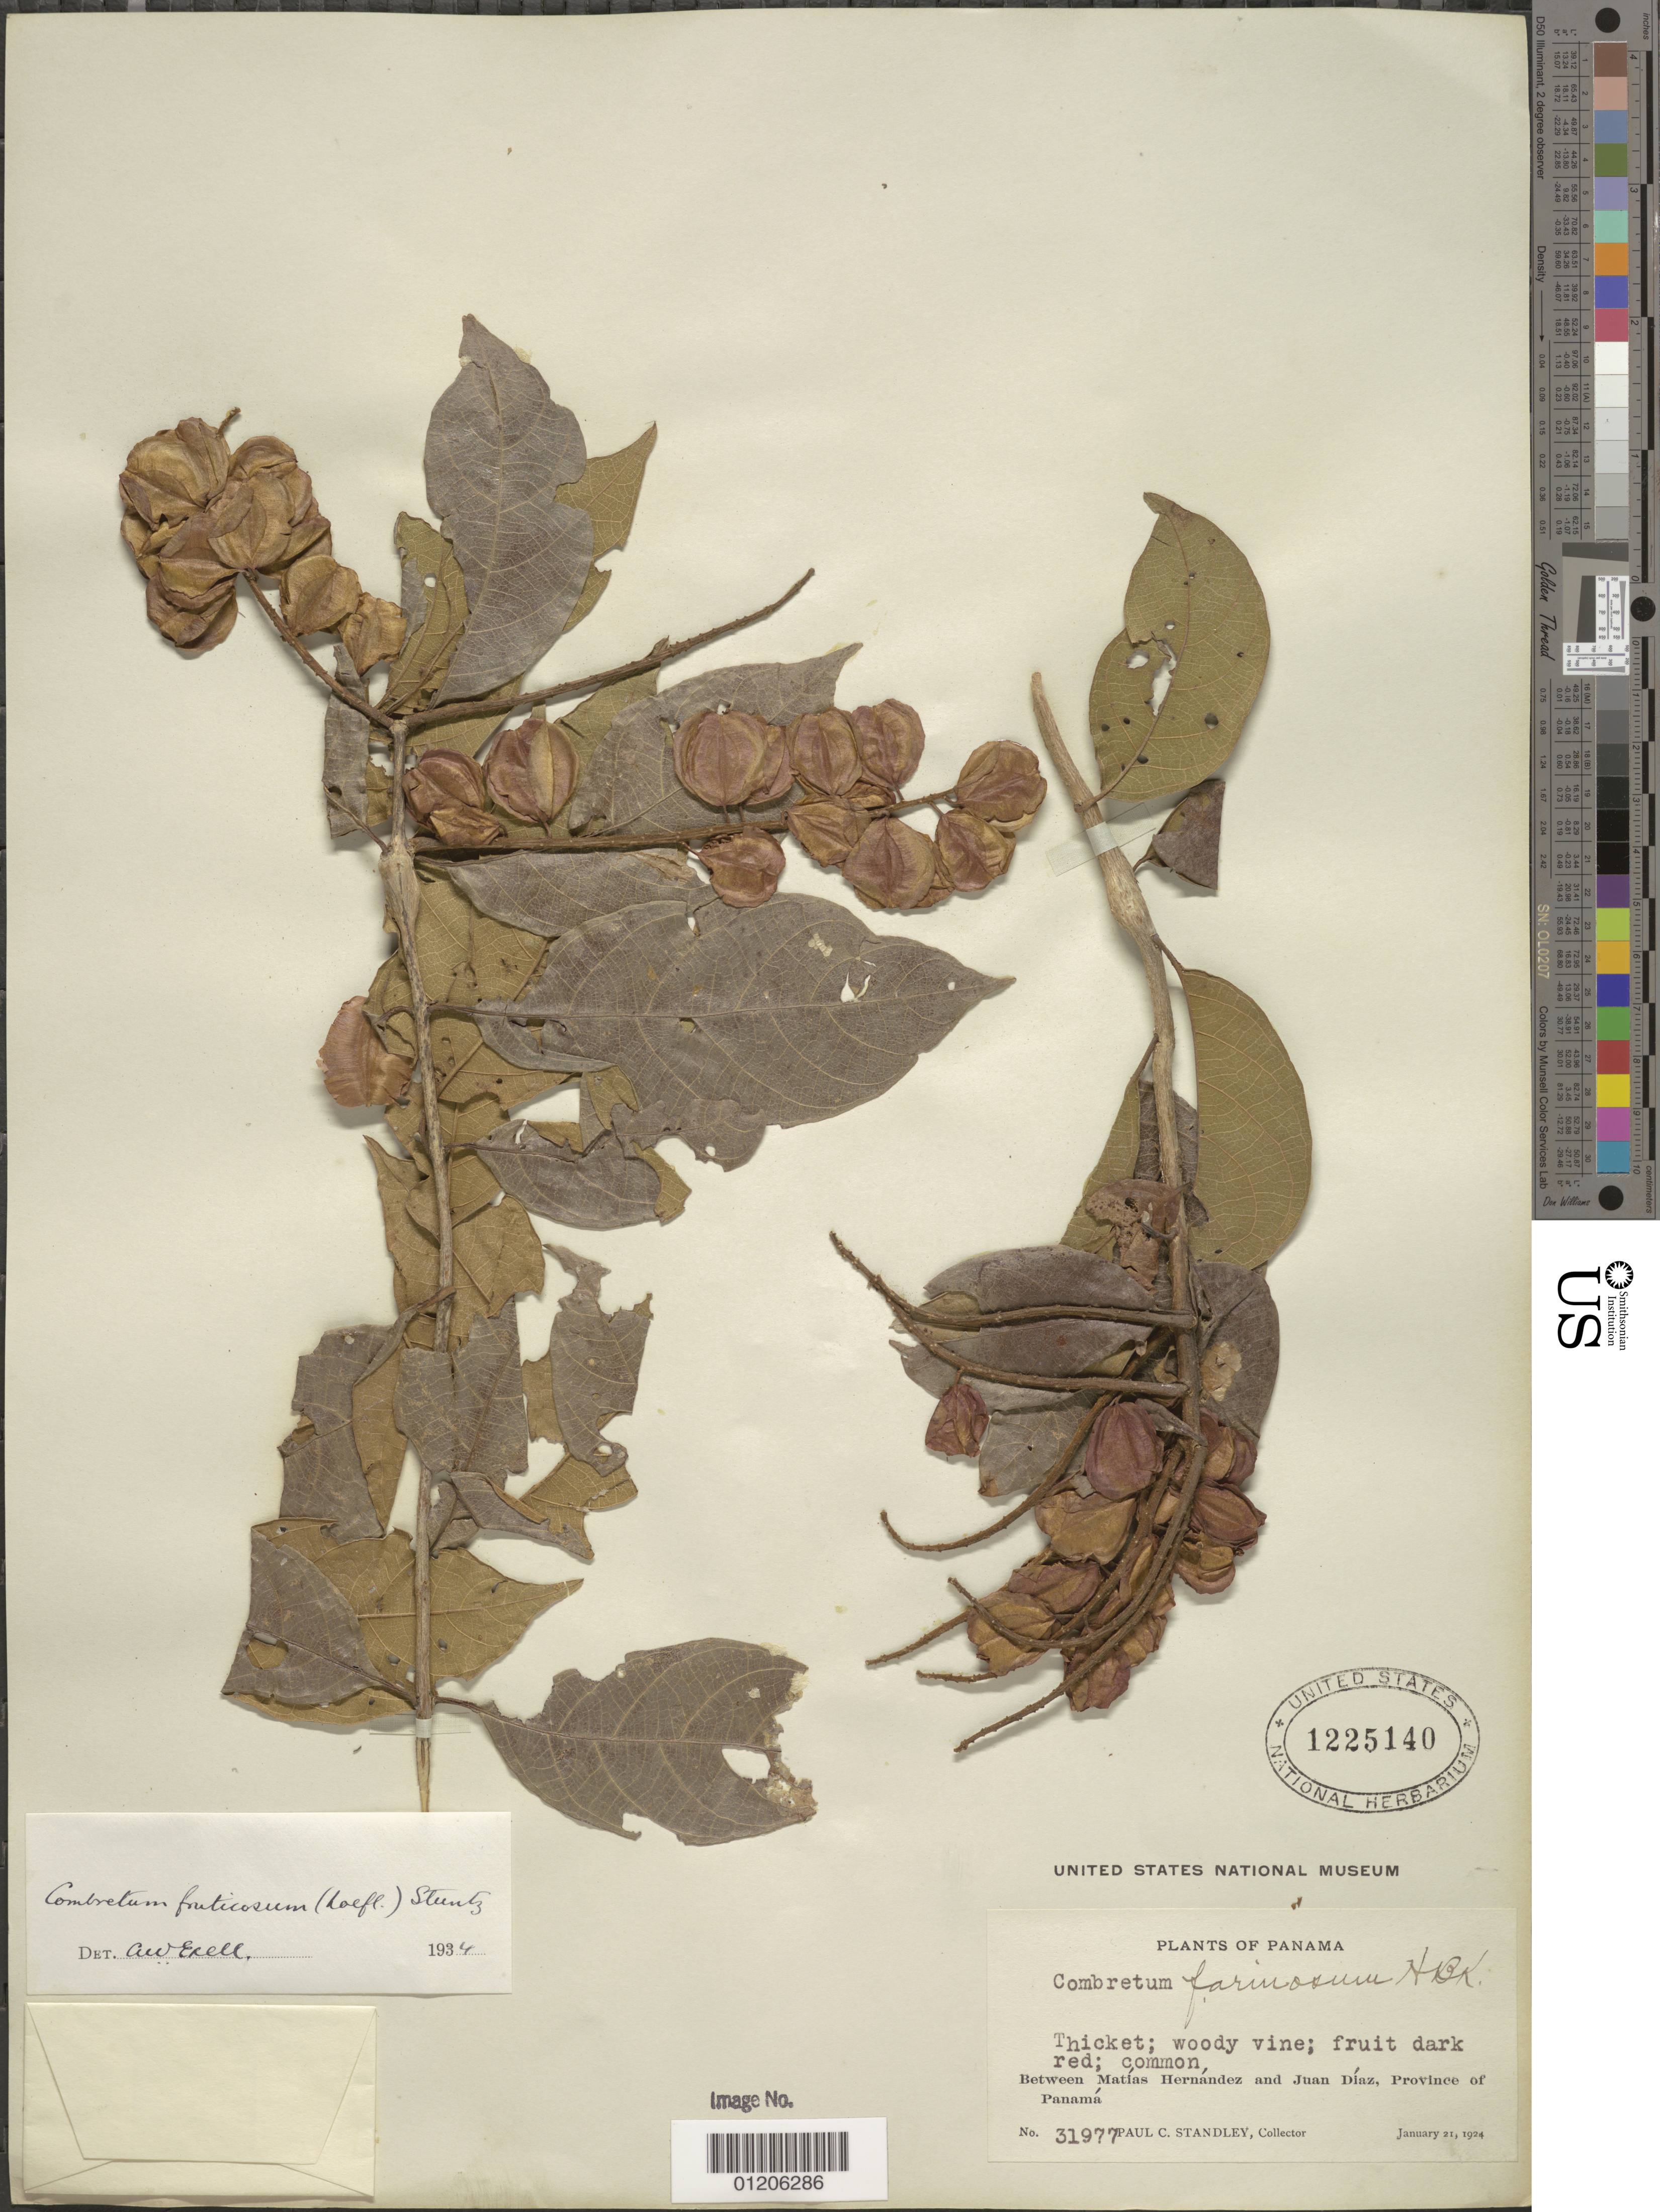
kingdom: Plantae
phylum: Tracheophyta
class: Magnoliopsida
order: Myrtales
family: Combretaceae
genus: Combretum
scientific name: Combretum fruticosum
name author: (Loefl.) Stuntz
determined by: Exell, A. W.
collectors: P. C. Standley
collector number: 31977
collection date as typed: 21 Jan 1924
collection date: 1924-01-21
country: Panama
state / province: Panamá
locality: Between Matias Hernandez and Juan Diaz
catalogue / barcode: US 1225140